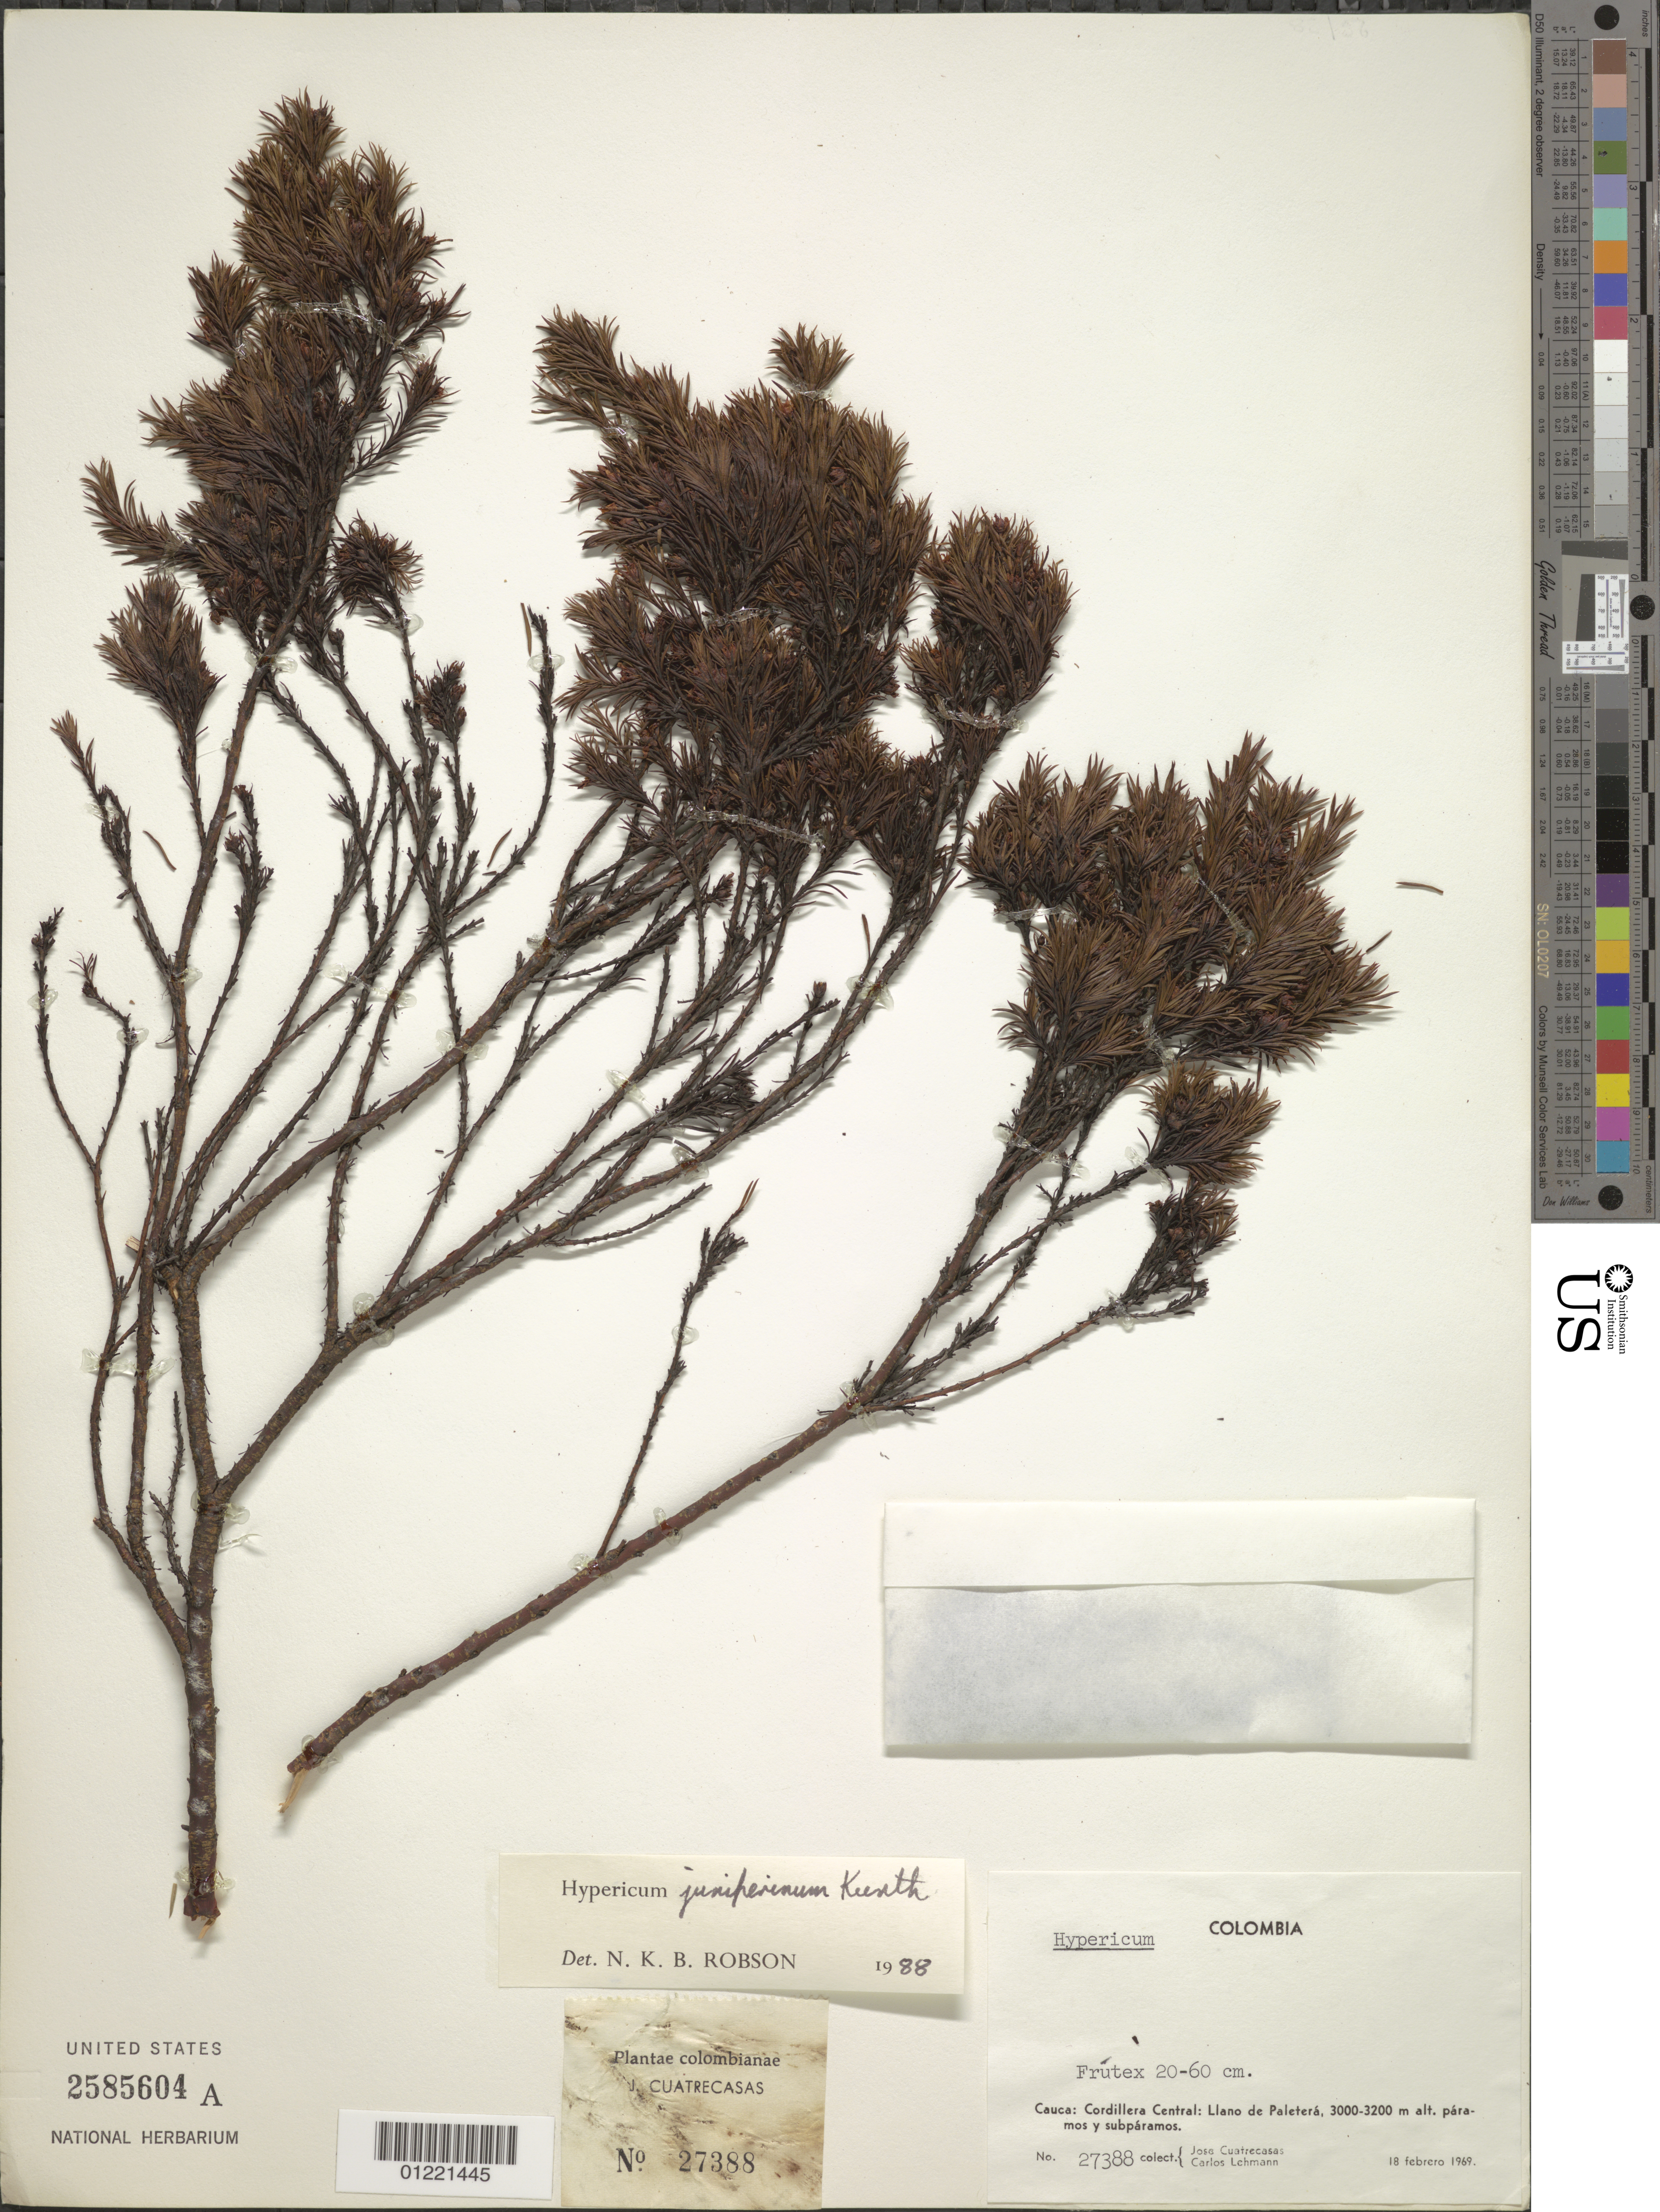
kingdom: Plantae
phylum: Tracheophyta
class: Magnoliopsida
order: Malpighiales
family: Hypericaceae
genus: Hypericum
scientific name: Hypericum juniperinum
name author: Kunth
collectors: J. Cuatrecasas & C. Lehmann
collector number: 27388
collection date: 1969-02-18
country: Colombia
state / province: Cauca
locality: Cordillera Central: Llano de Paleterá.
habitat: paramos y subparamos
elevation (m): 3000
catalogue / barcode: US 2585604A